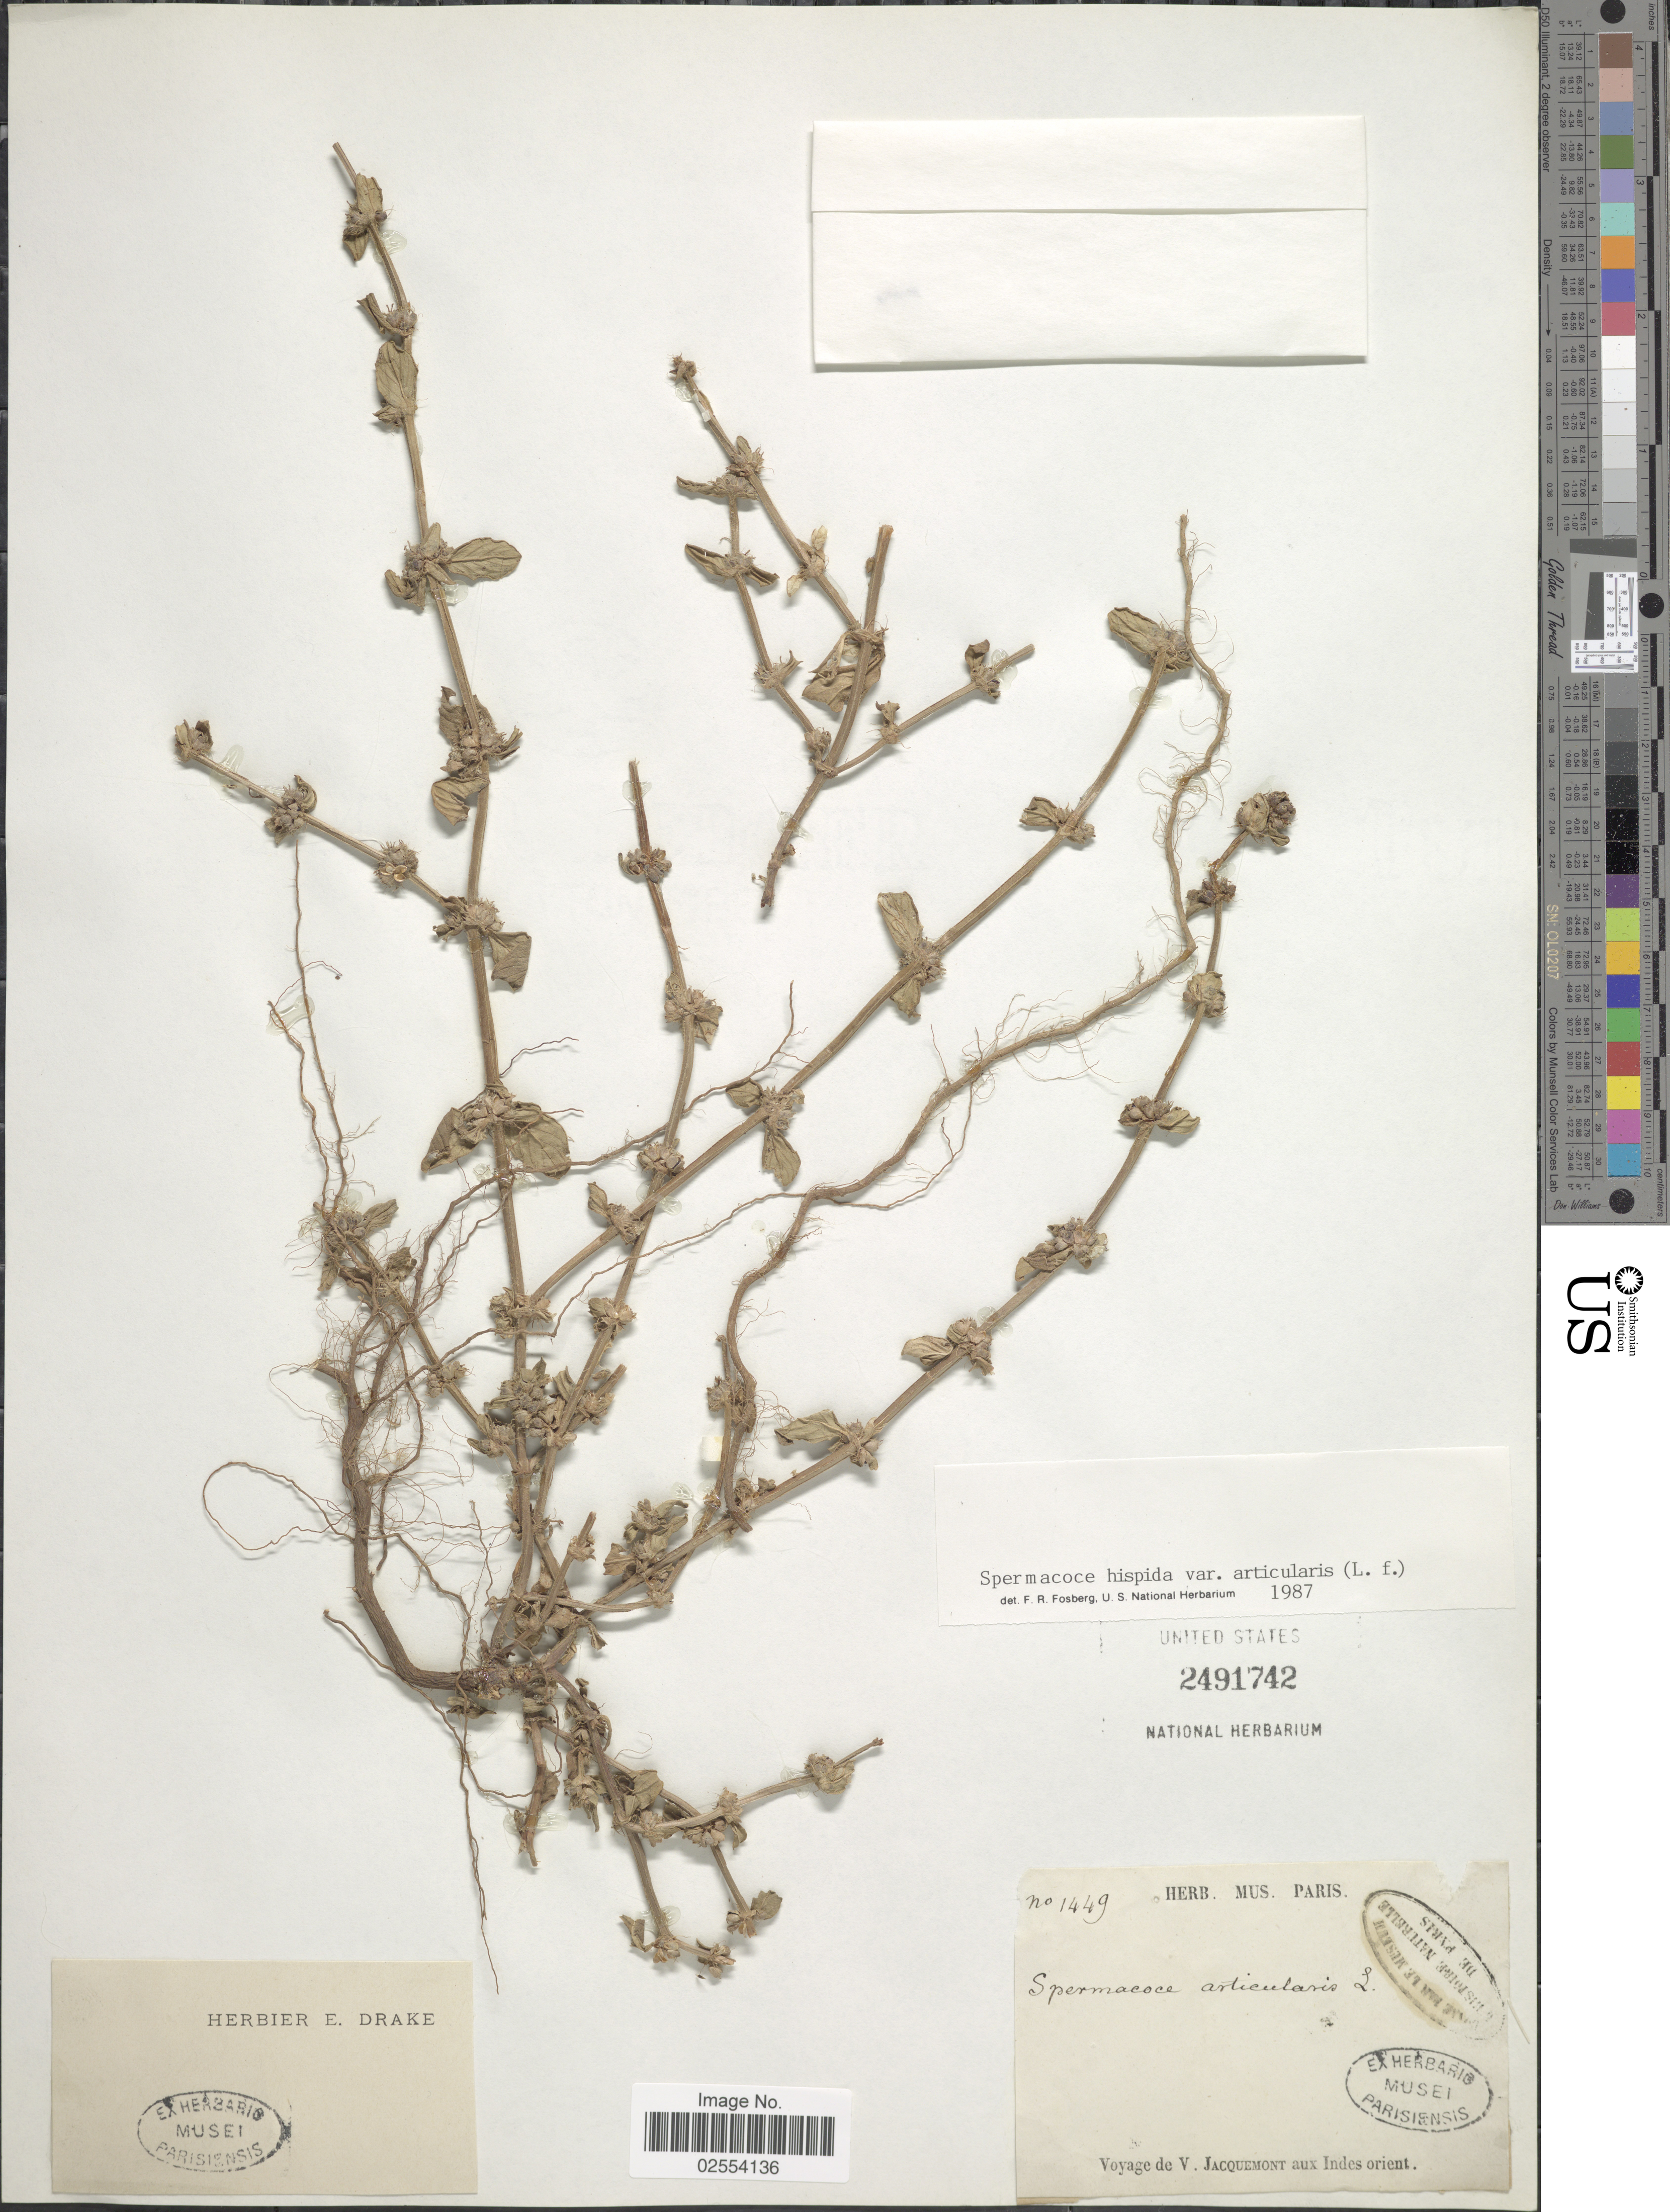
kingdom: Plantae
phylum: Tracheophyta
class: Magnoliopsida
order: Gentianales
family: Rubiaceae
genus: Spermacoce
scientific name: Spermacoce articularis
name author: L. f.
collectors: V. Jacquemont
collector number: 1449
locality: Aux Indes orient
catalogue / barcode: US 2491742